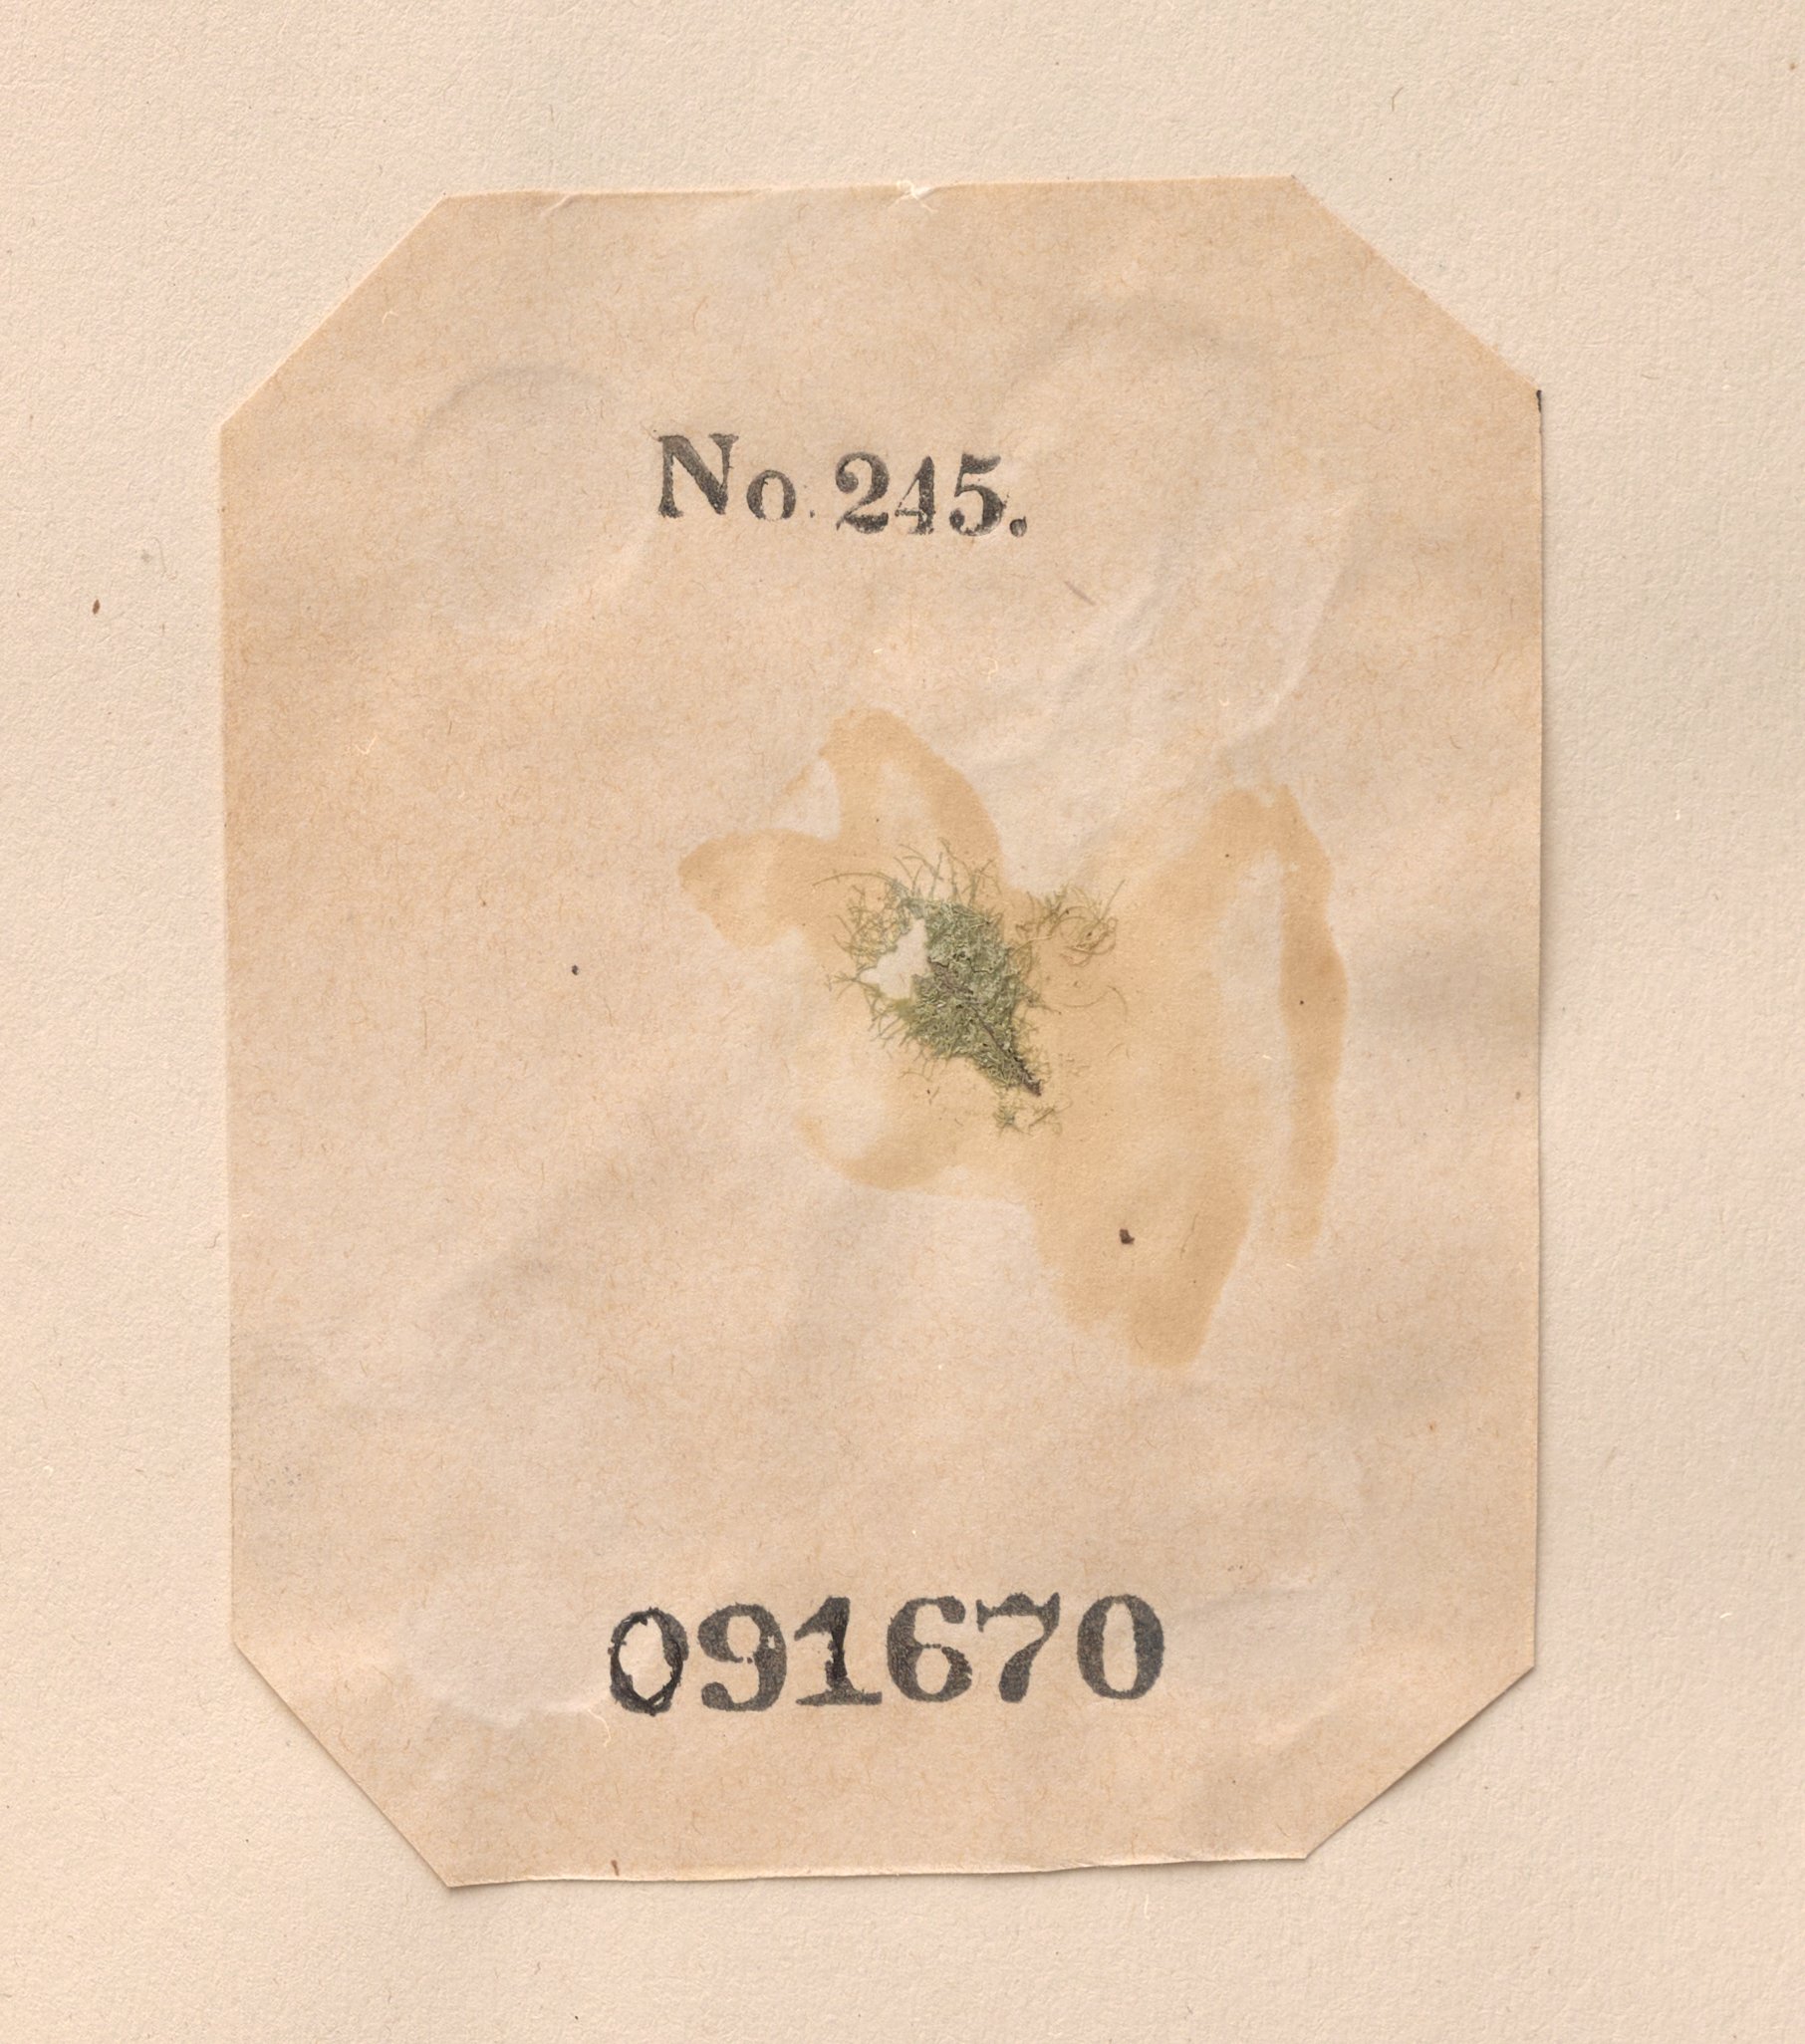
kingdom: Bacteria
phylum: Cyanobacteria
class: Cyanobacteriia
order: Cyanobacteriales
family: Scytonemataceae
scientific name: Spermoseira litorea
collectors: C. Durant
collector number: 245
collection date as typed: Fal 1850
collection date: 1850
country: United States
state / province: New York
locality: New York Bay and New York Harbor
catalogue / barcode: US 91670